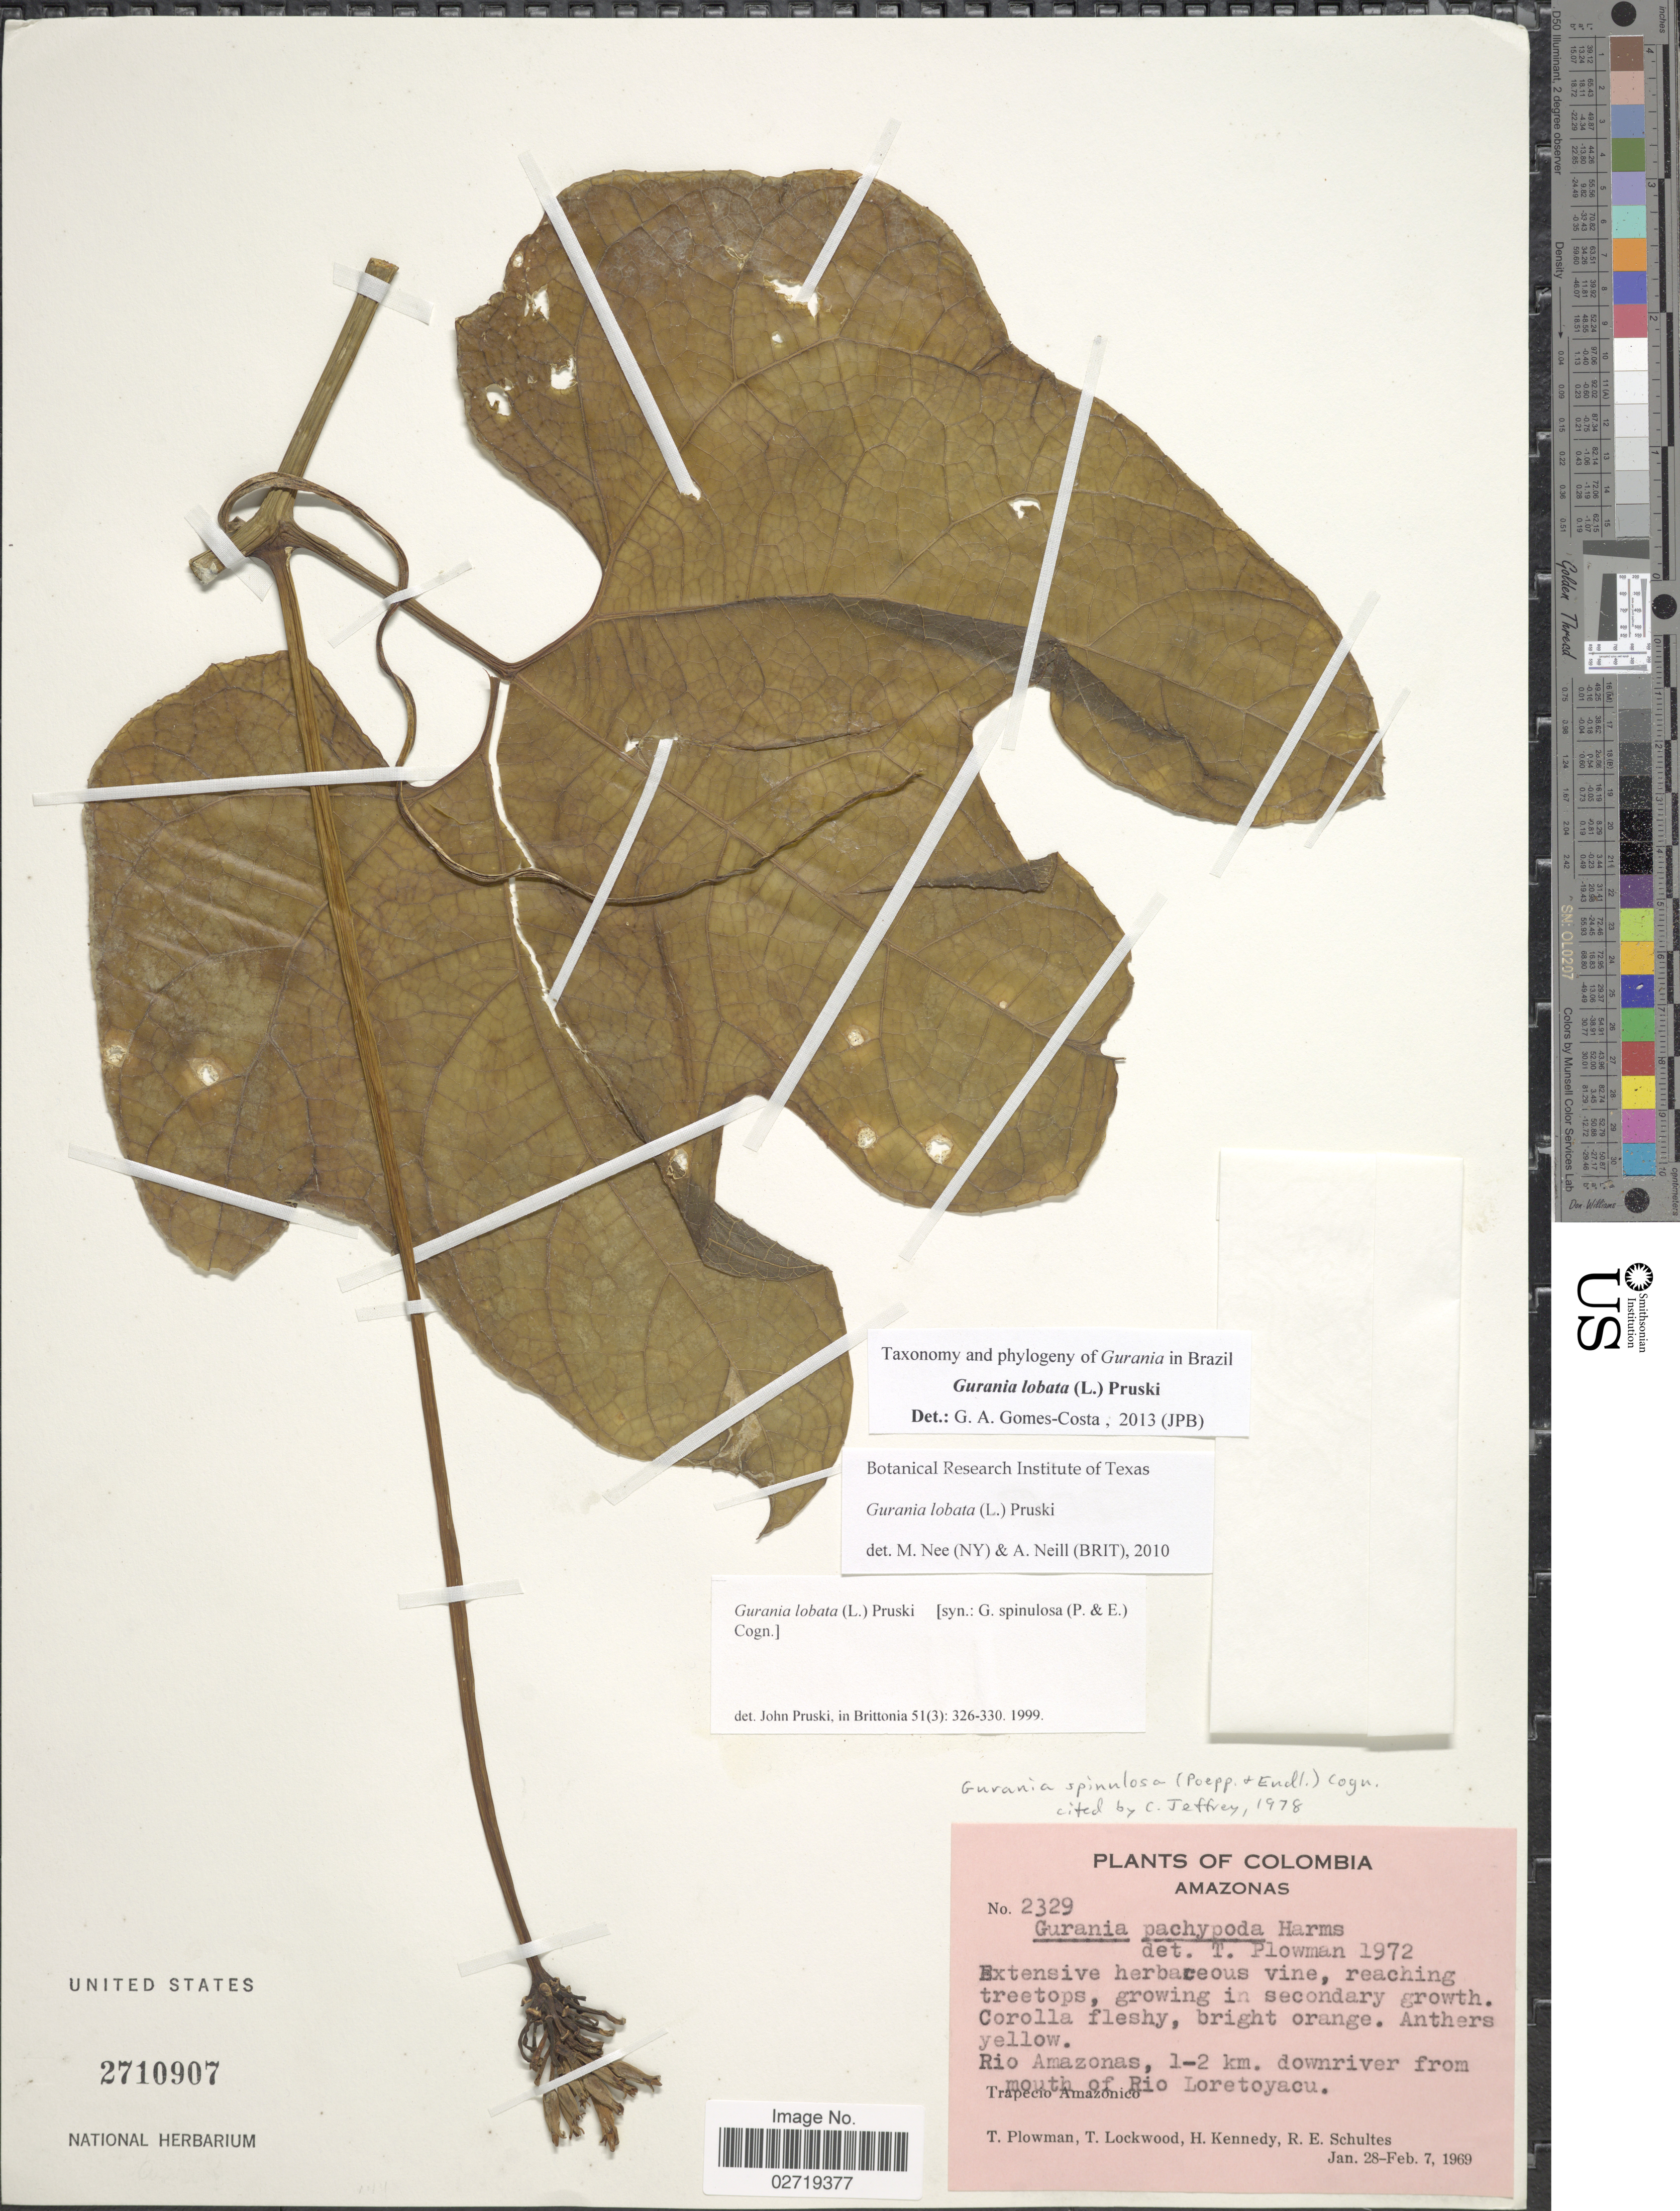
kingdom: Plantae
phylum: Tracheophyta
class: Magnoliopsida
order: Cucurbitales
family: Cucurbitaceae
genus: Gurania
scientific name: Gurania lobata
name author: (L.) Pruski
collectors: T. Plowman, T. Lockwood & R. E. Schultes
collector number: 2329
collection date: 1969-01-28/1969-02-07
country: Colombia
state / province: Amazônas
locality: Rio Amazonas, 1-2 km downriver from mouth of Rio Loretoyacu. Trapecio Amazonico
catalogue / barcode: US 2710907